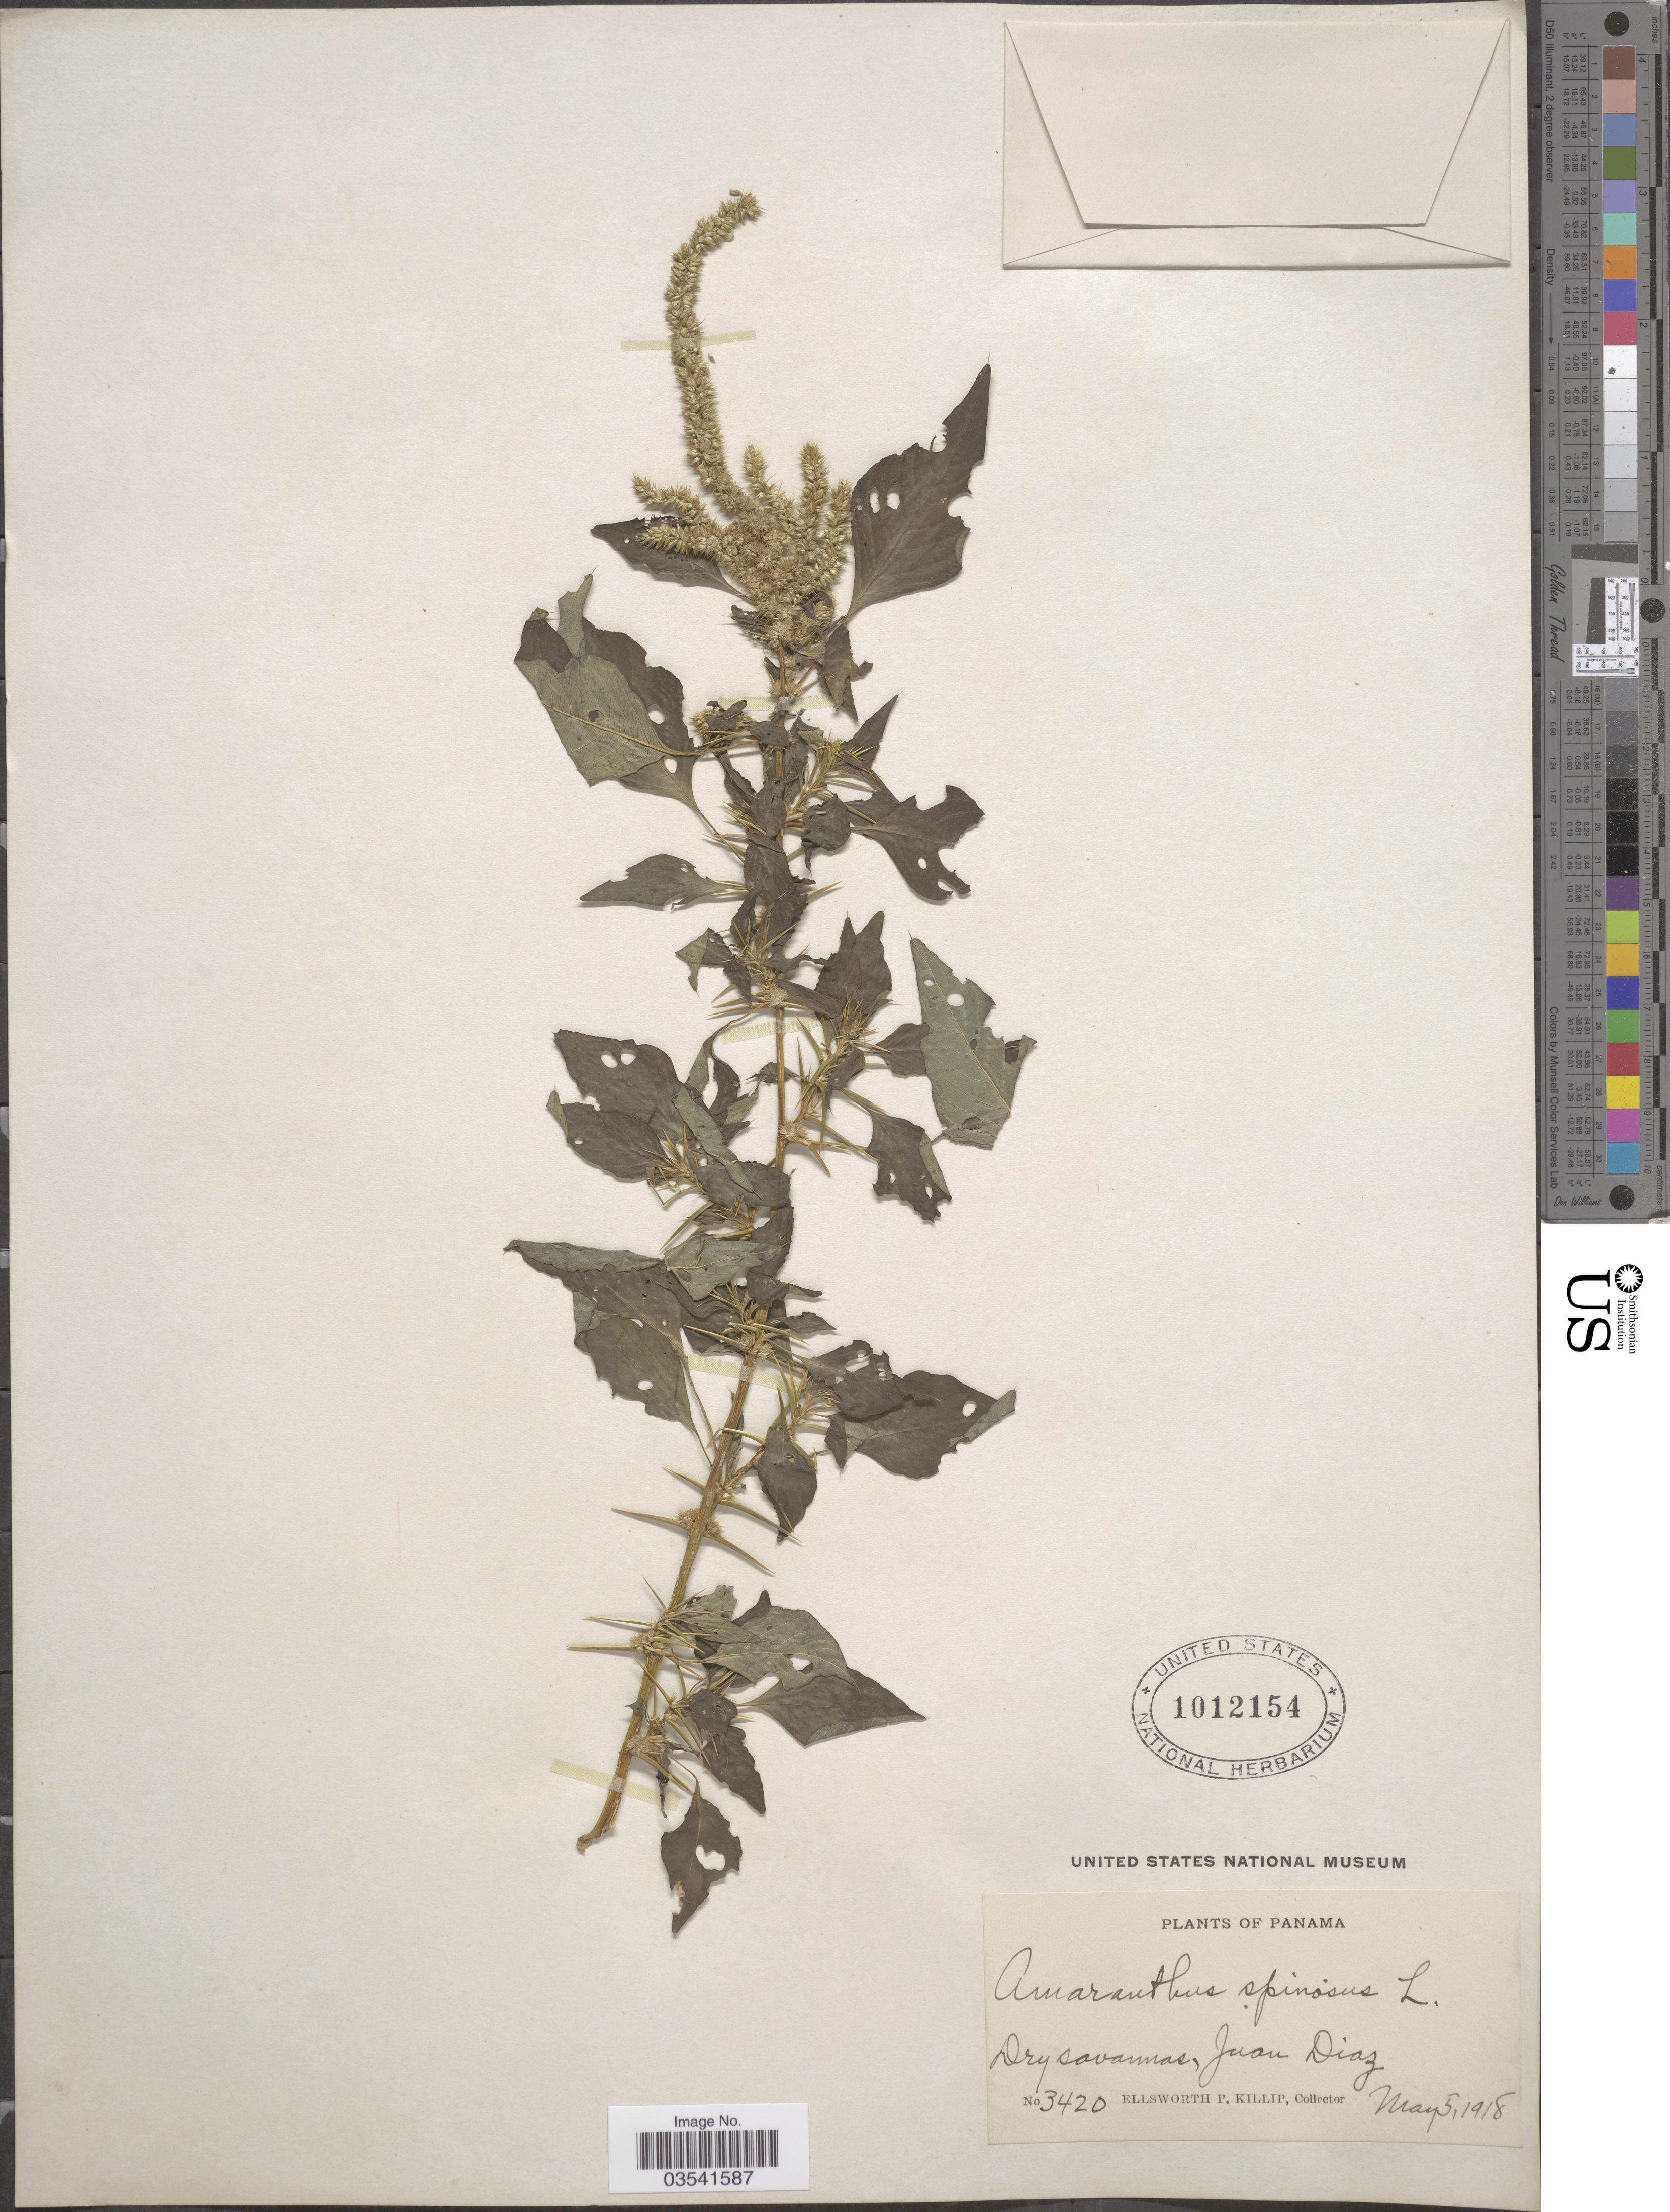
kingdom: Plantae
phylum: Tracheophyta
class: Magnoliopsida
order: Caryophyllales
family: Amaranthaceae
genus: Amaranthus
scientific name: Amaranthus spinosus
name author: L.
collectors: E. P. Killip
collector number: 3420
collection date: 1918-05-05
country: Panama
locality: Juan Diaz.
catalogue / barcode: US 1012154